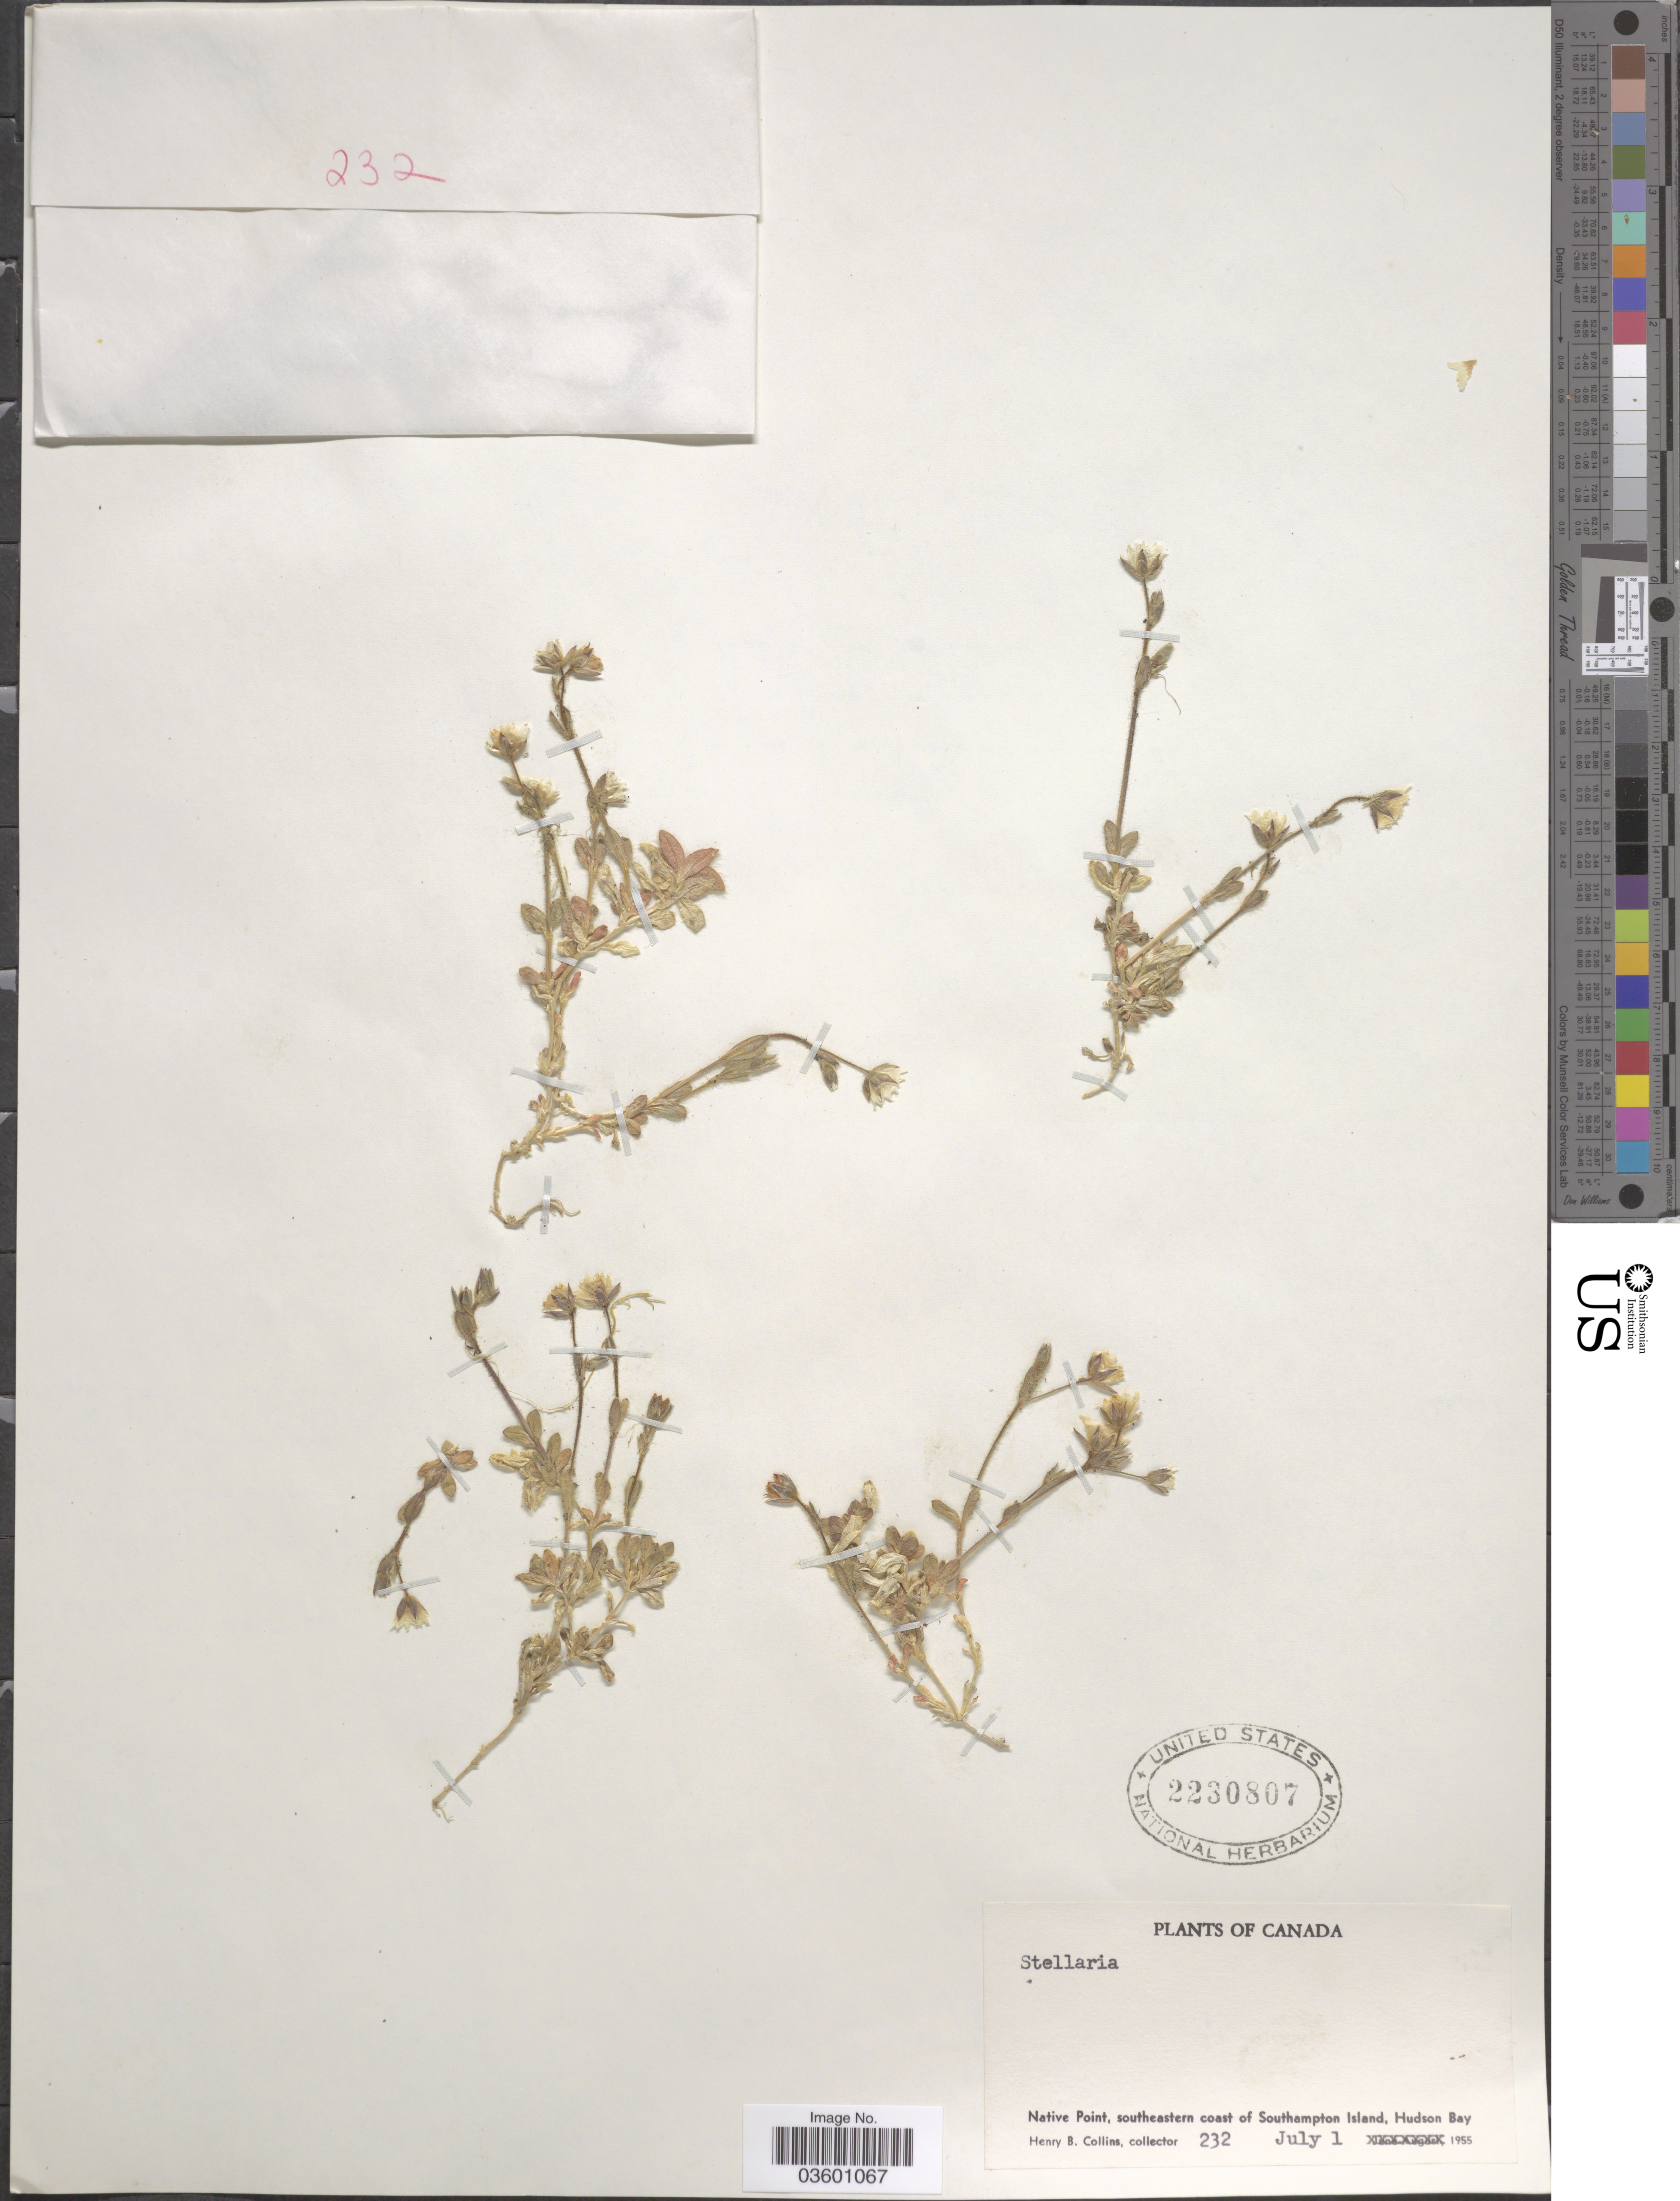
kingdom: Plantae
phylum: Tracheophyta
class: Magnoliopsida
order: Caryophyllales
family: Caryophyllaceae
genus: Cerastium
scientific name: Cerastium alpinum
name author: L.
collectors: H. Collins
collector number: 232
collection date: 1955-07-01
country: Canada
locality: Native Point, southeastern coast of Southampton Island, Hudson Bay.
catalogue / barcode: US 2230807